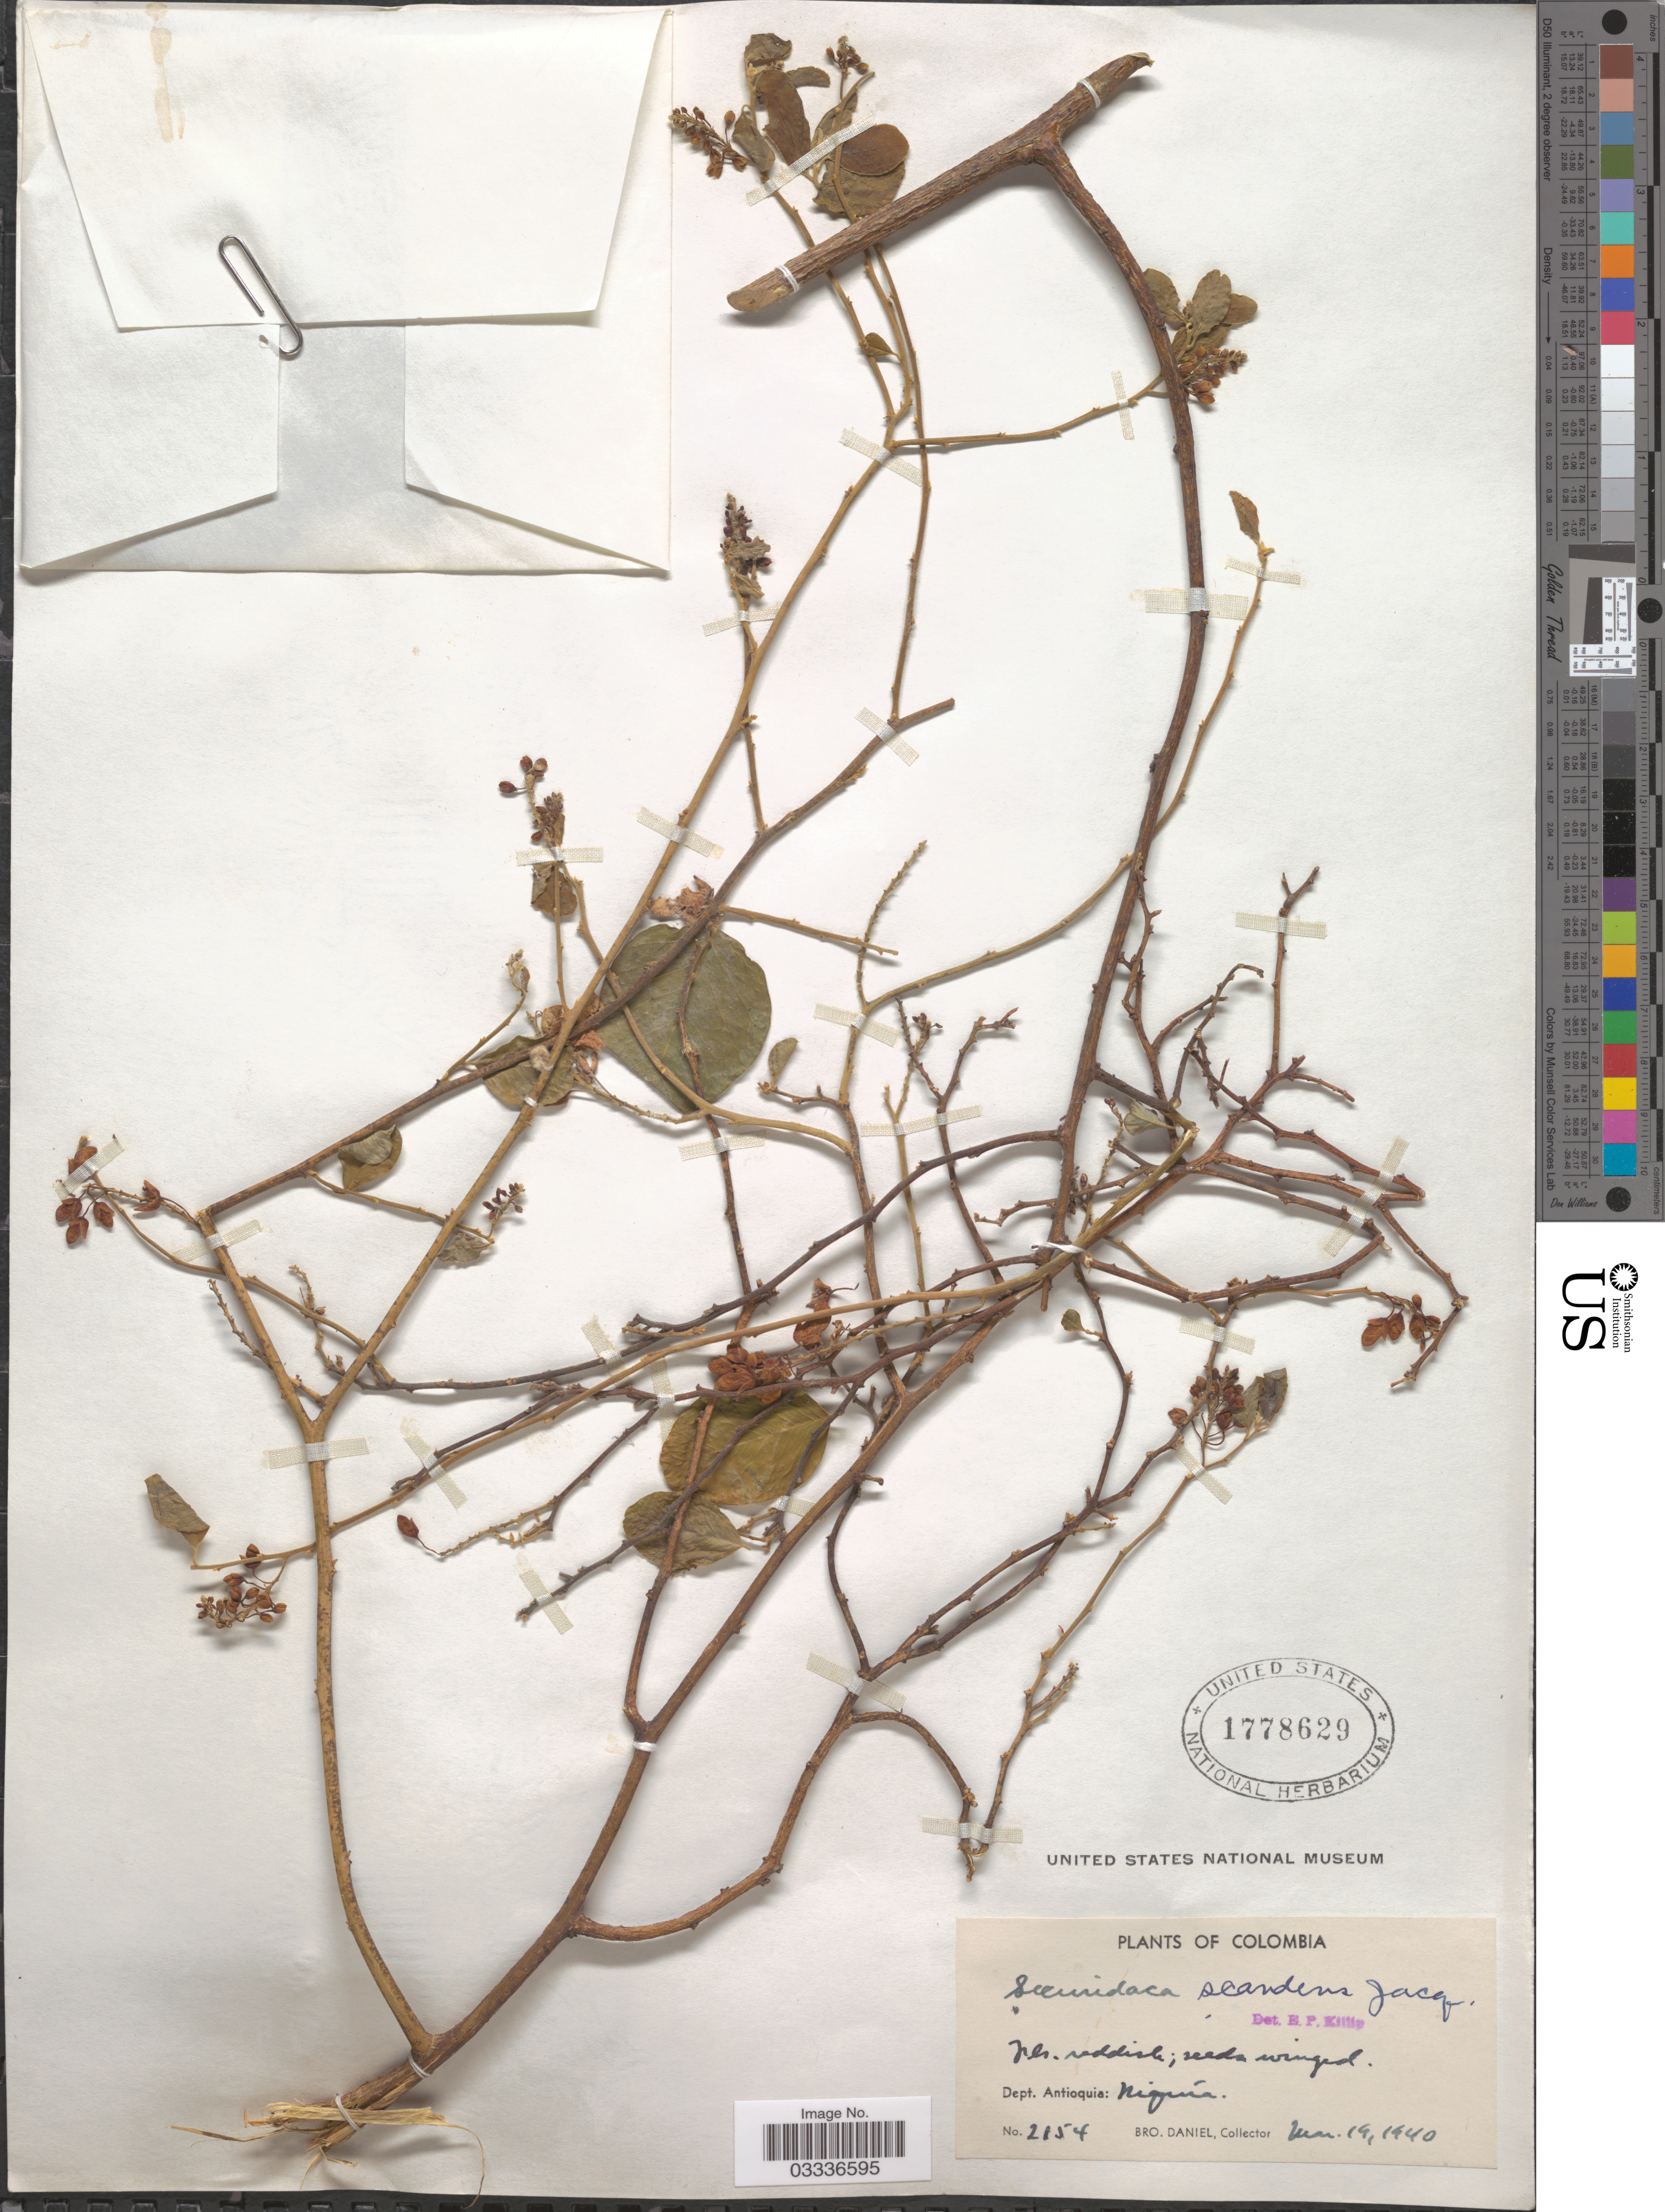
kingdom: Plantae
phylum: Tracheophyta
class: Magnoliopsida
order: Fabales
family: Polygalaceae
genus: Securidaca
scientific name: Securidaca scandens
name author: Jacq.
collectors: Bro. Daniel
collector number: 2154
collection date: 1940-03-19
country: Colombia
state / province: Antioquia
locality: Dept. Antioquia: Niquía.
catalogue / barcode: US 1778629